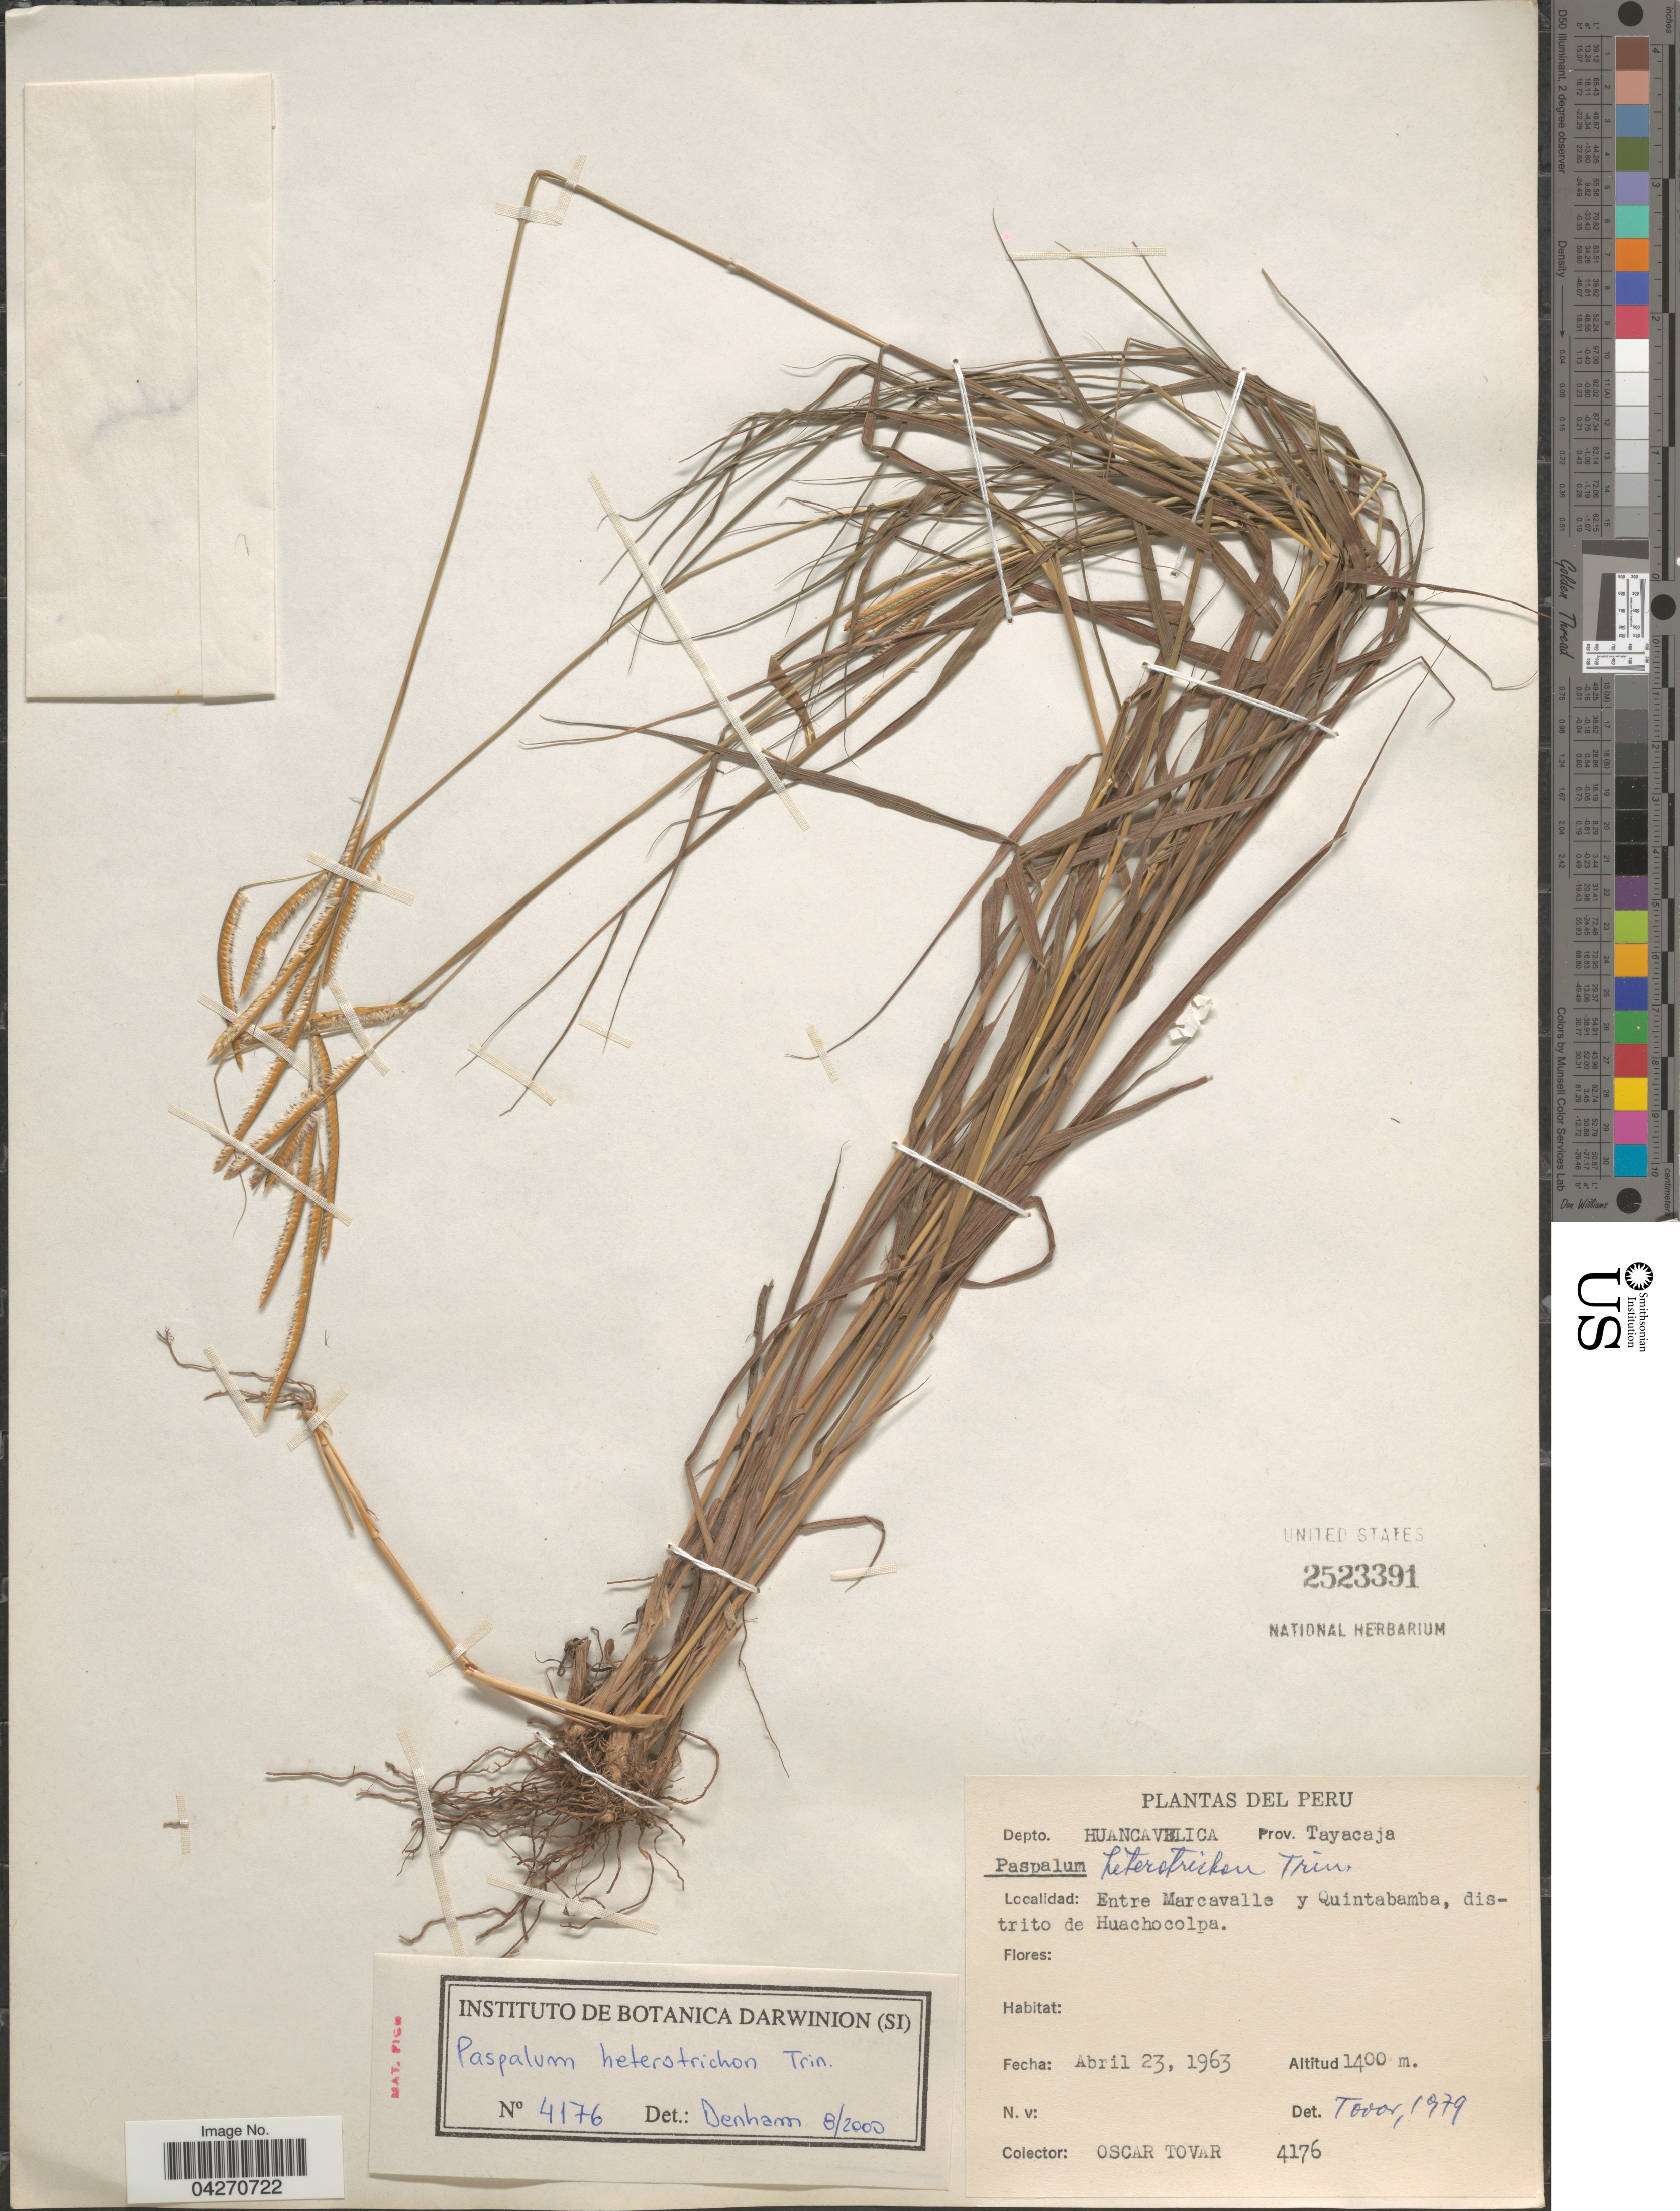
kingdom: Plantae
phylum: Tracheophyta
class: Liliopsida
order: Poales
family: Poaceae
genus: Paspalum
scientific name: Paspalum hererotrichon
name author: Trin.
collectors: O. Tovar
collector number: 4176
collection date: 1963-04-23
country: Peru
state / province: Huancavelica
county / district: Tayacaja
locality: Depto. Huancavelica. Prov. Tayacaja. Entre Marcavalle y Quintabamba, distrito de Huachocolpa.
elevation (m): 1400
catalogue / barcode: US 2523391